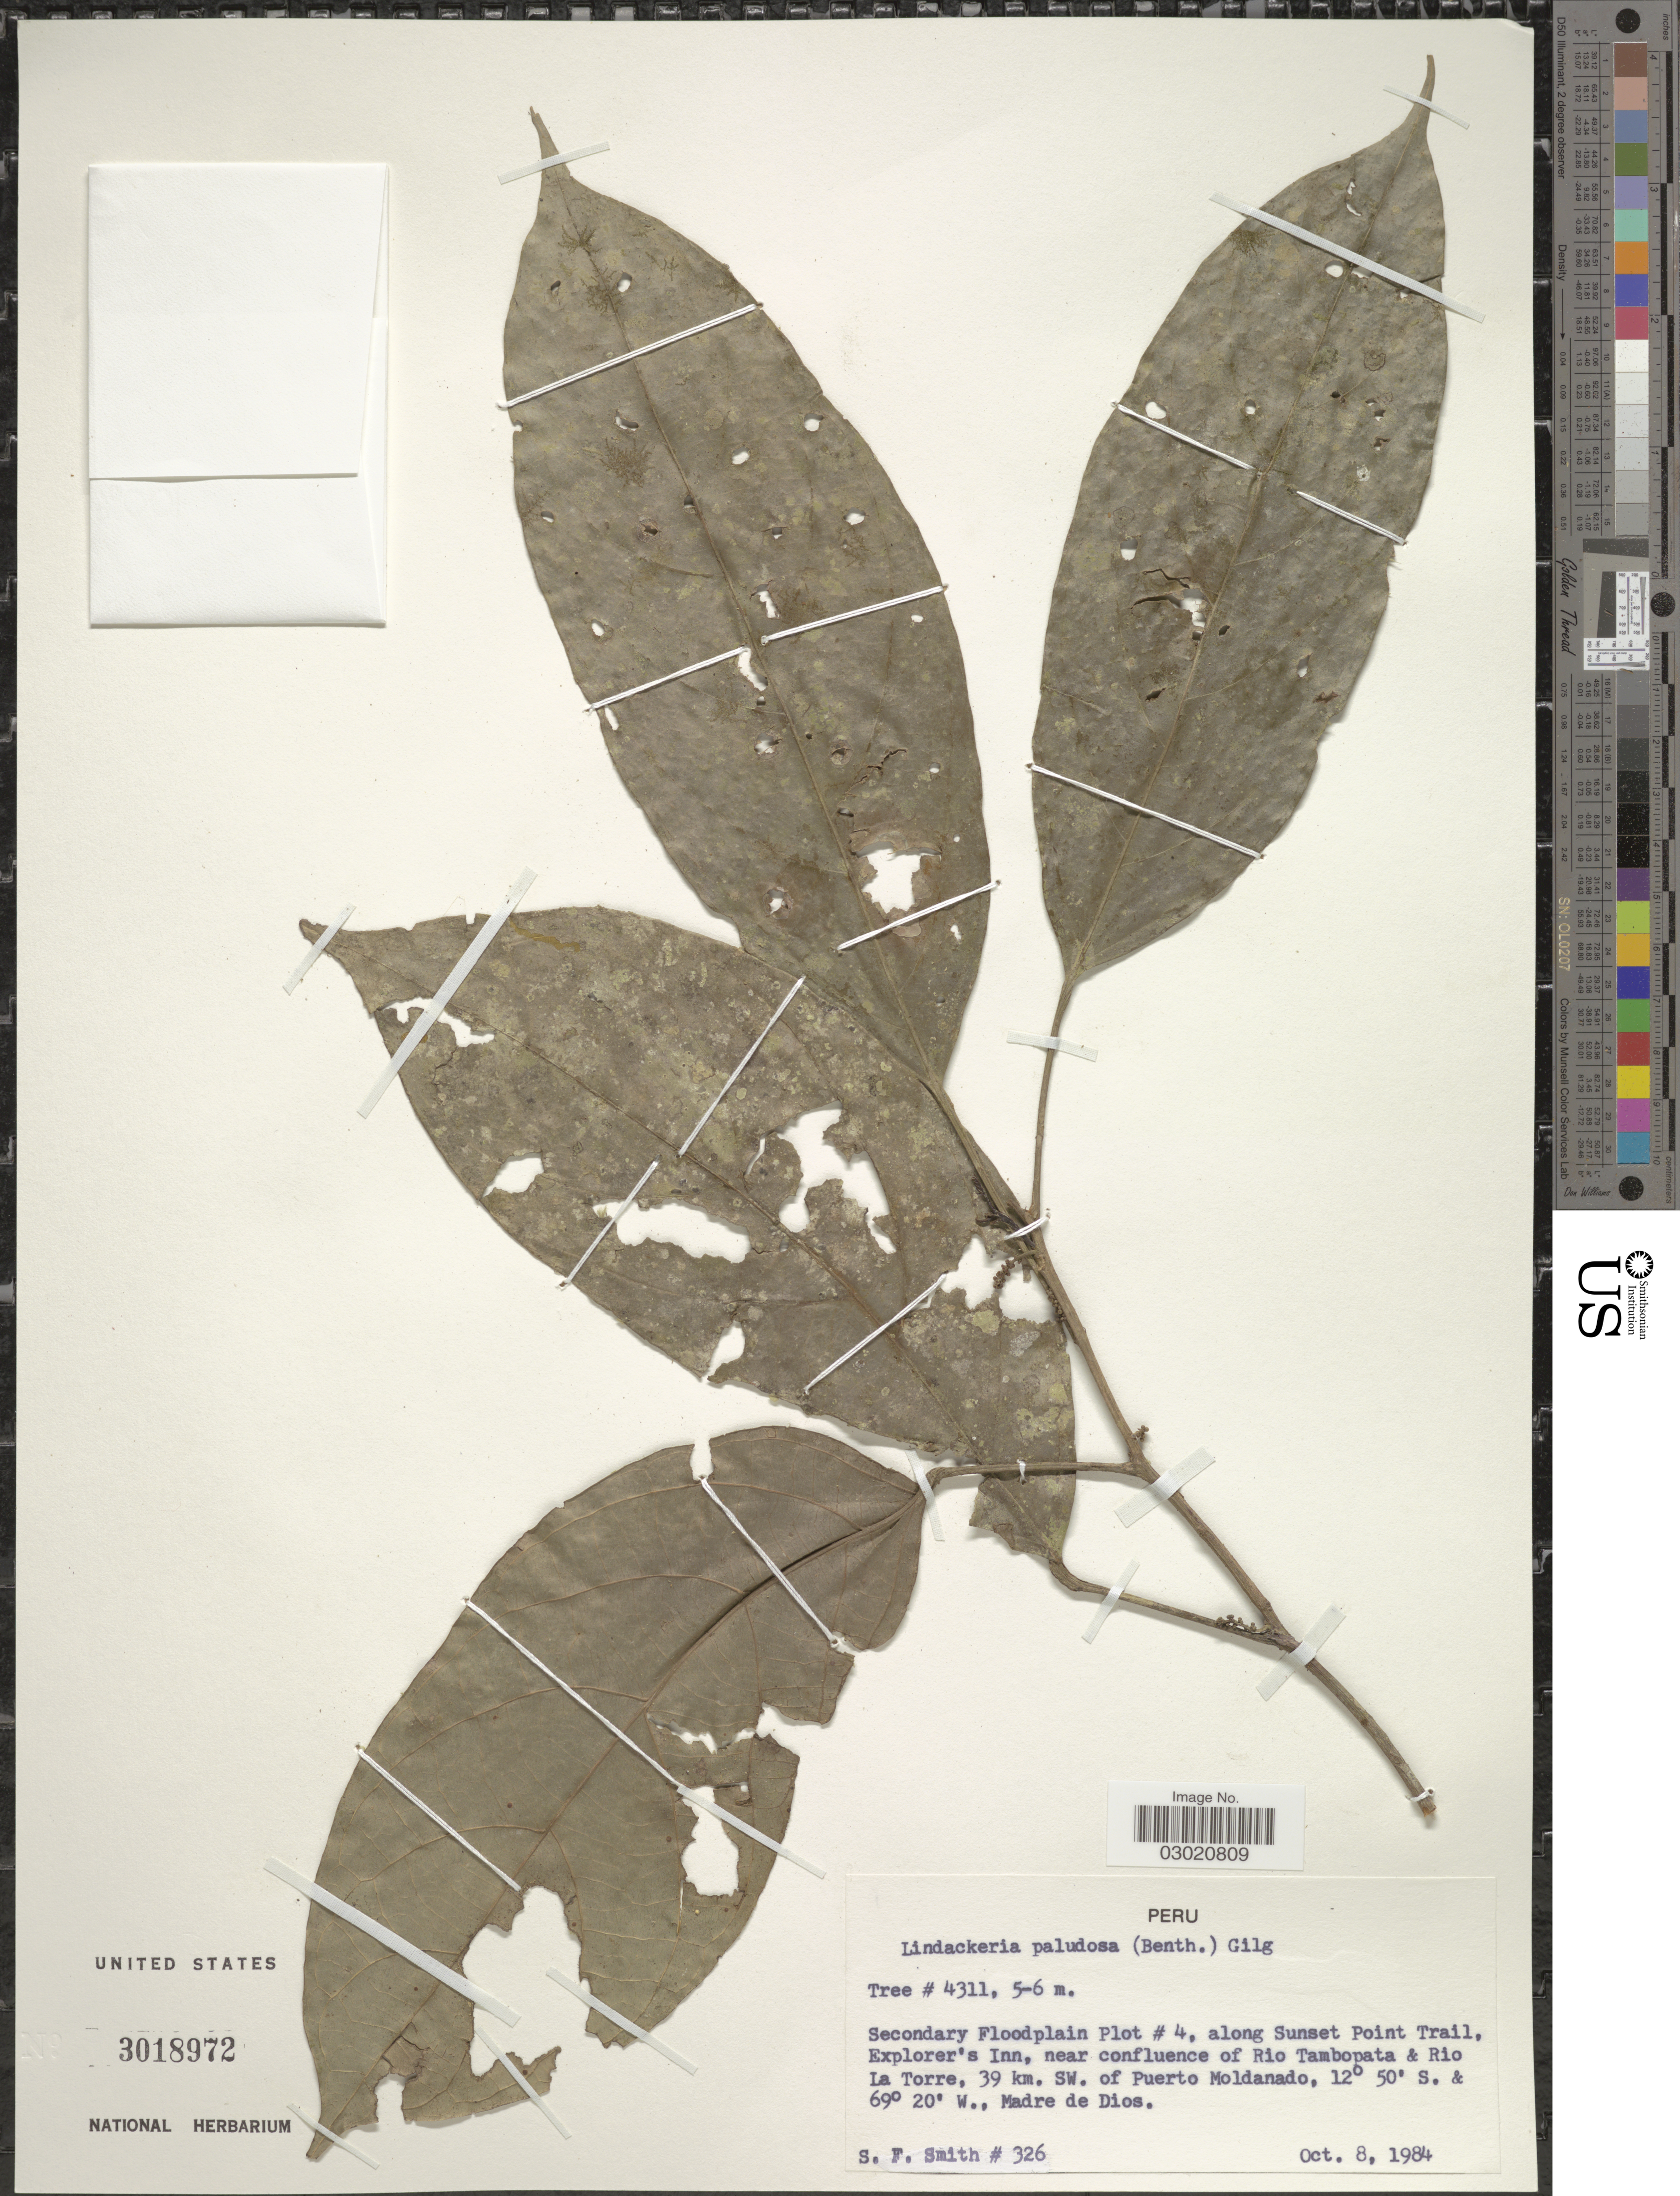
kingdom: Plantae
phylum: Tracheophyta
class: Magnoliopsida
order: Malpighiales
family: Achariaceae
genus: Lindackeria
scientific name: Lindackeria paludosa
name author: (Benth.) Gilg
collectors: S.F. Smith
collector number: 326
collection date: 1984-10-08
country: Peru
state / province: Madre de Dios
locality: Secondary Floodplain Plot # 4, along Sunset Point Trail, Explorer's Inn, near confluence of Rio Tambopata & Rio La Torre, 39 km. SW. of Puerto Moldanado.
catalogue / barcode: US 3018972